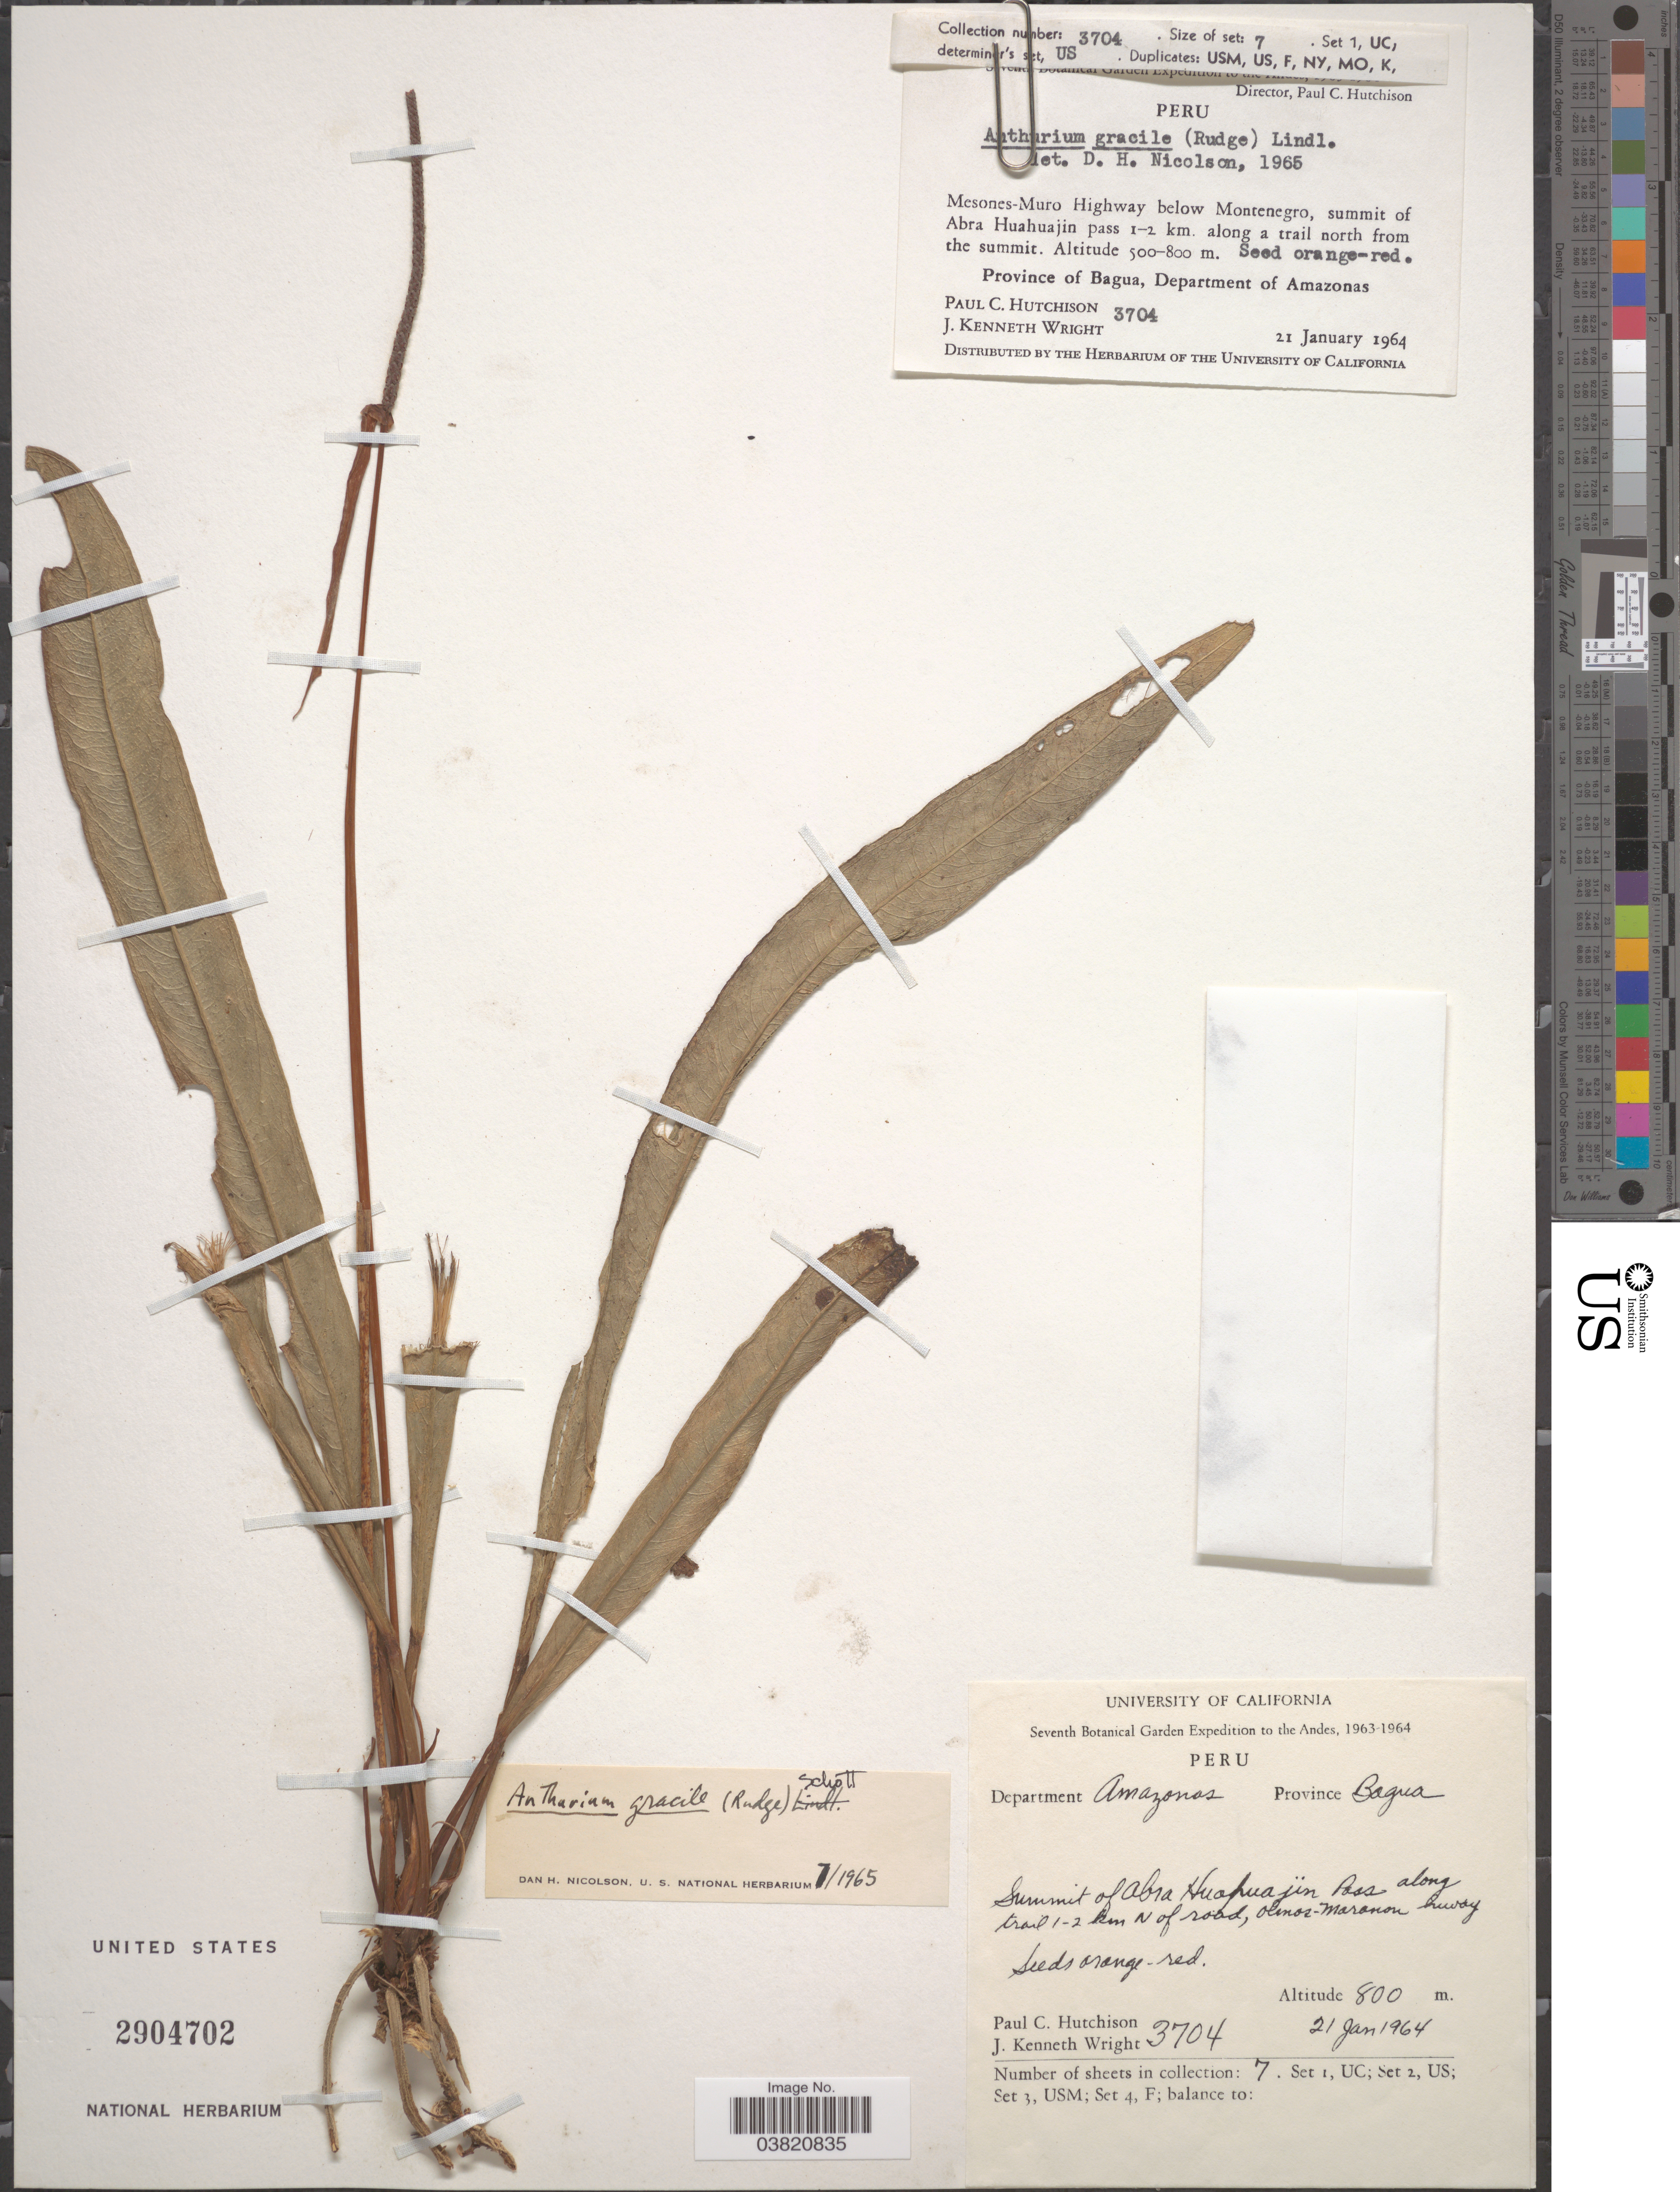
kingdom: Plantae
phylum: Tracheophyta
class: Liliopsida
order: Alismatales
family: Araceae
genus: Anthurium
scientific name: Anthurium gracile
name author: (Rudge) Schott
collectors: P. C. Hutchison & J. K. Wright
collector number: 3704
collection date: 1964-01-21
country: Peru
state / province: Amazonas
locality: Summit of Abra Huahuajin Pass along trail 1-2 km N of road, Olmos - Marañon hway., Province Bagua, Department Amazonas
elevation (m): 800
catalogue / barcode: US 2904702